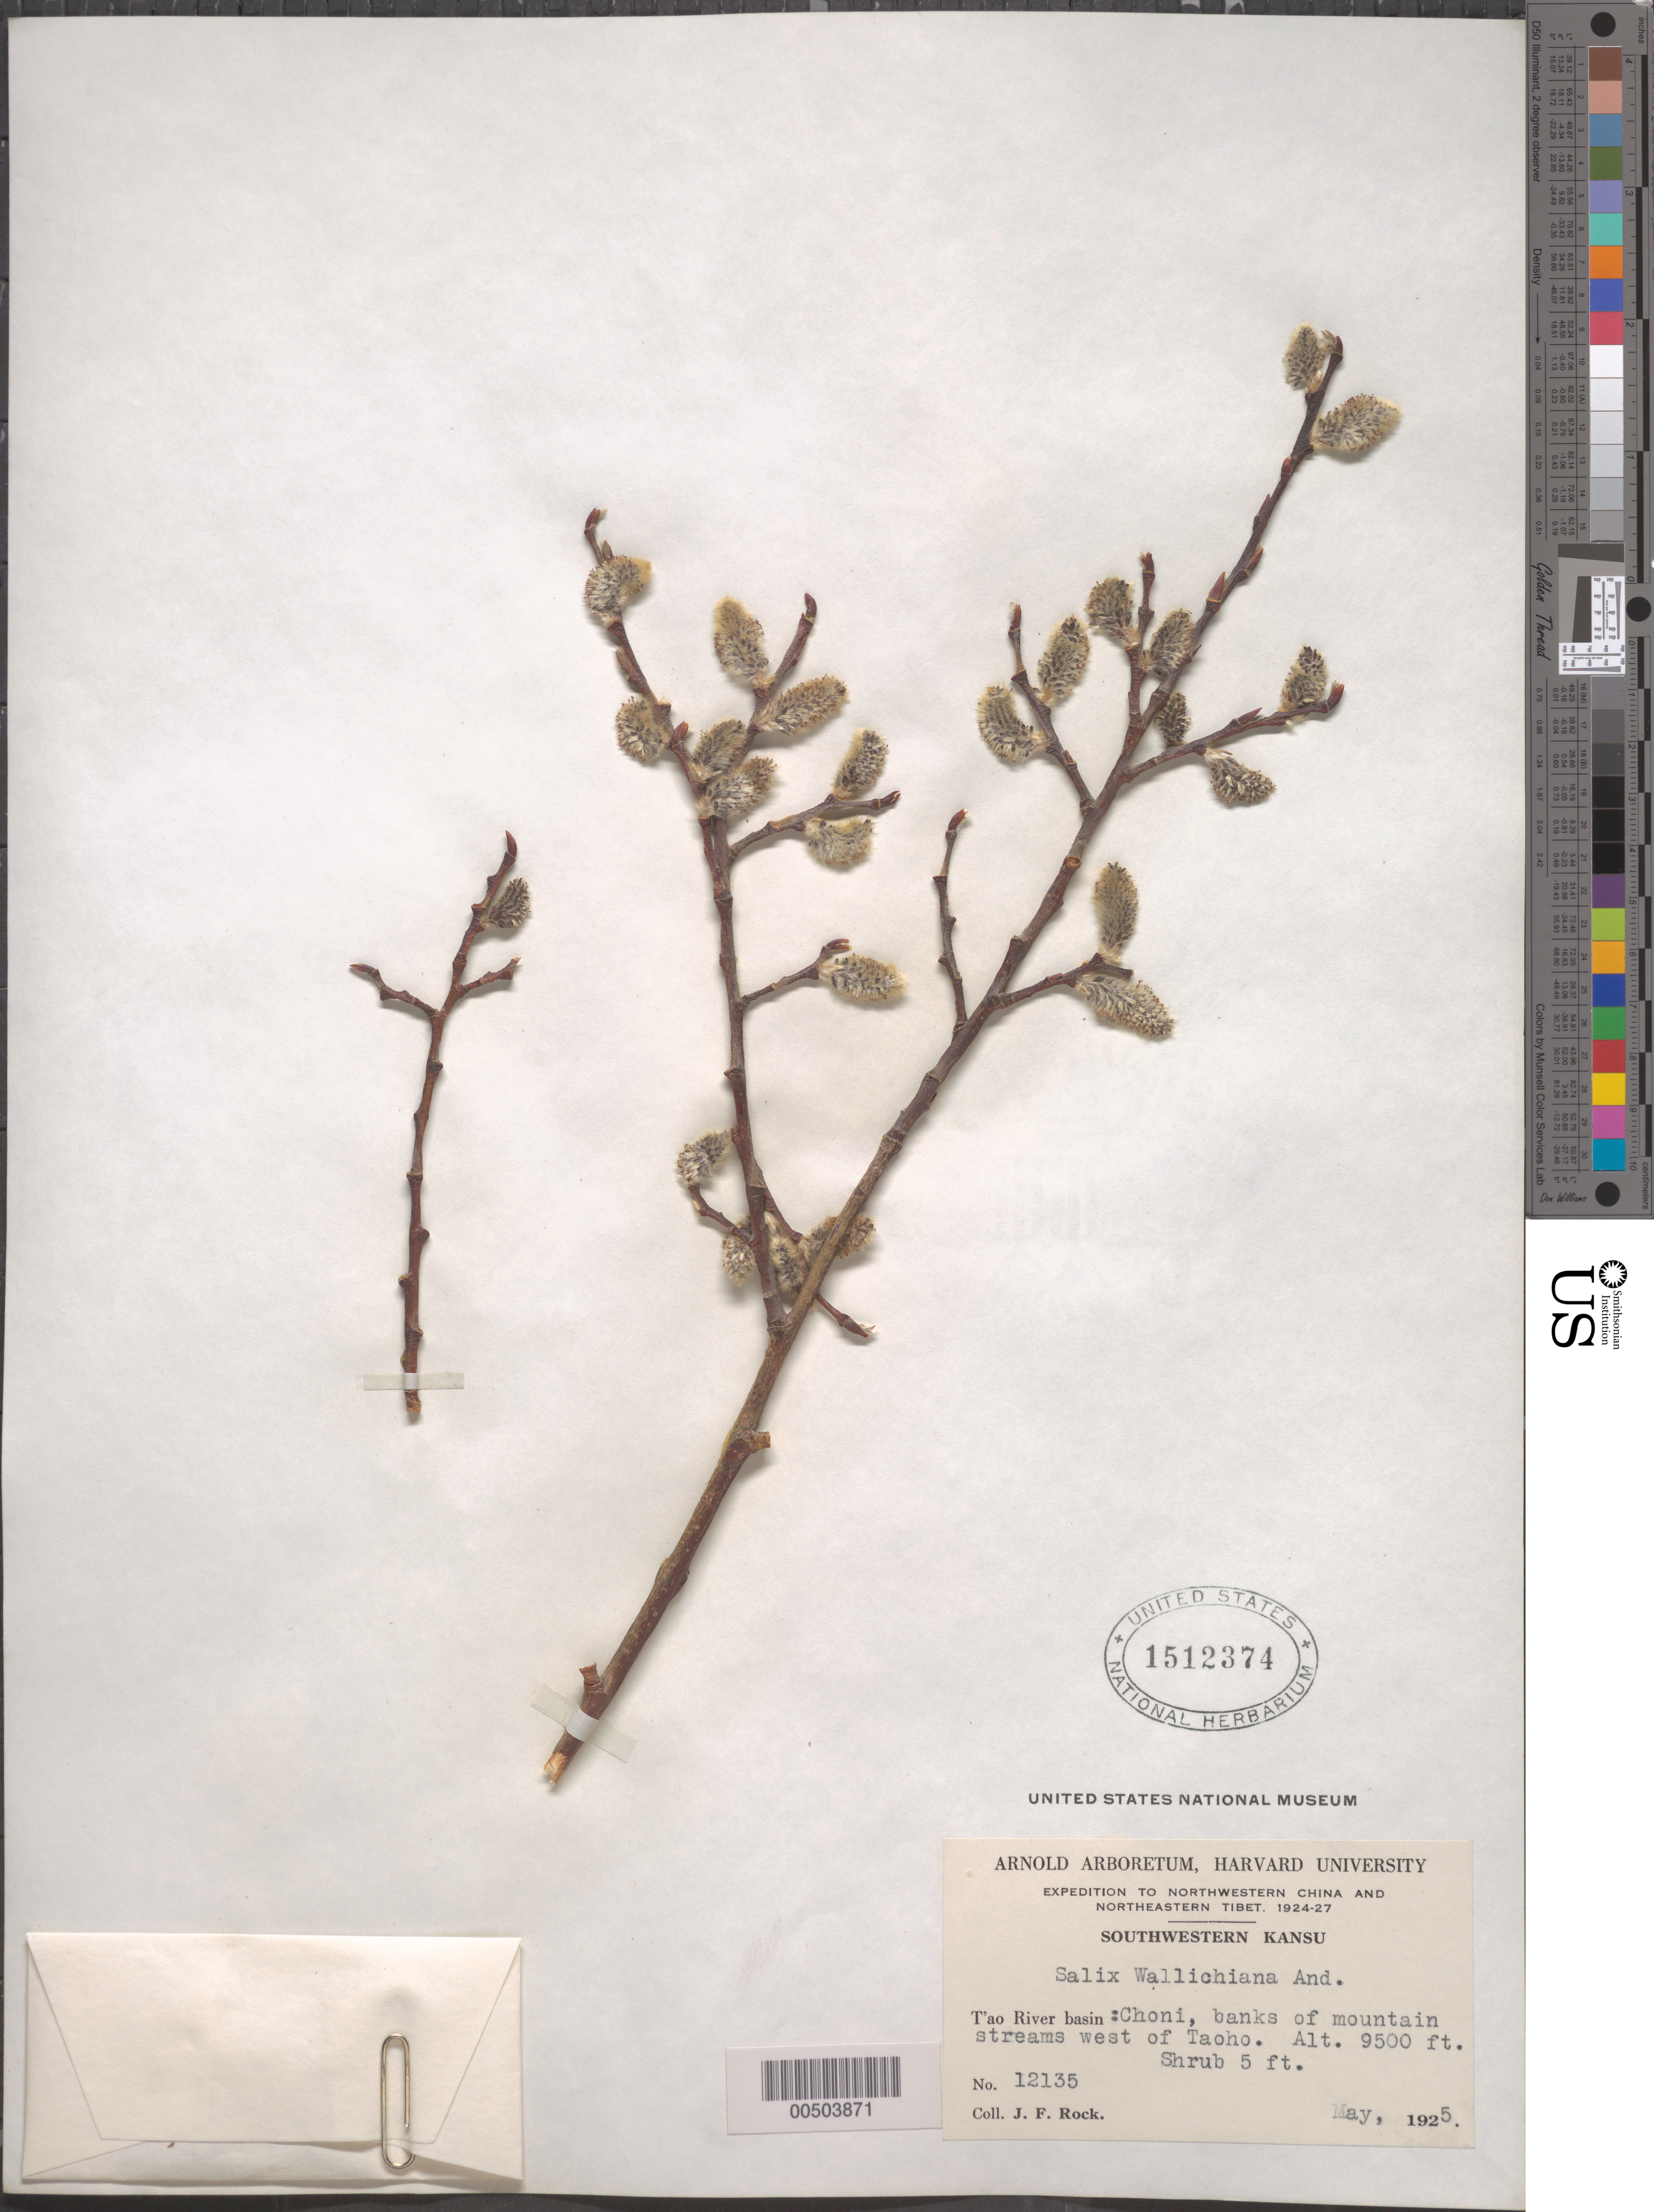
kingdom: Plantae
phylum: Tracheophyta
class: Magnoliopsida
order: Malpighiales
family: Salicaceae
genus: Salix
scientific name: Salix wallichiana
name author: Andersson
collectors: J. F. Rock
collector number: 12135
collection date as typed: May 1925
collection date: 1925-05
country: China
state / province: Gansu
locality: Tao River basin: Choni, banks of mountain streams west of Taoho.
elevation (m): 2896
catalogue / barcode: US 1512374